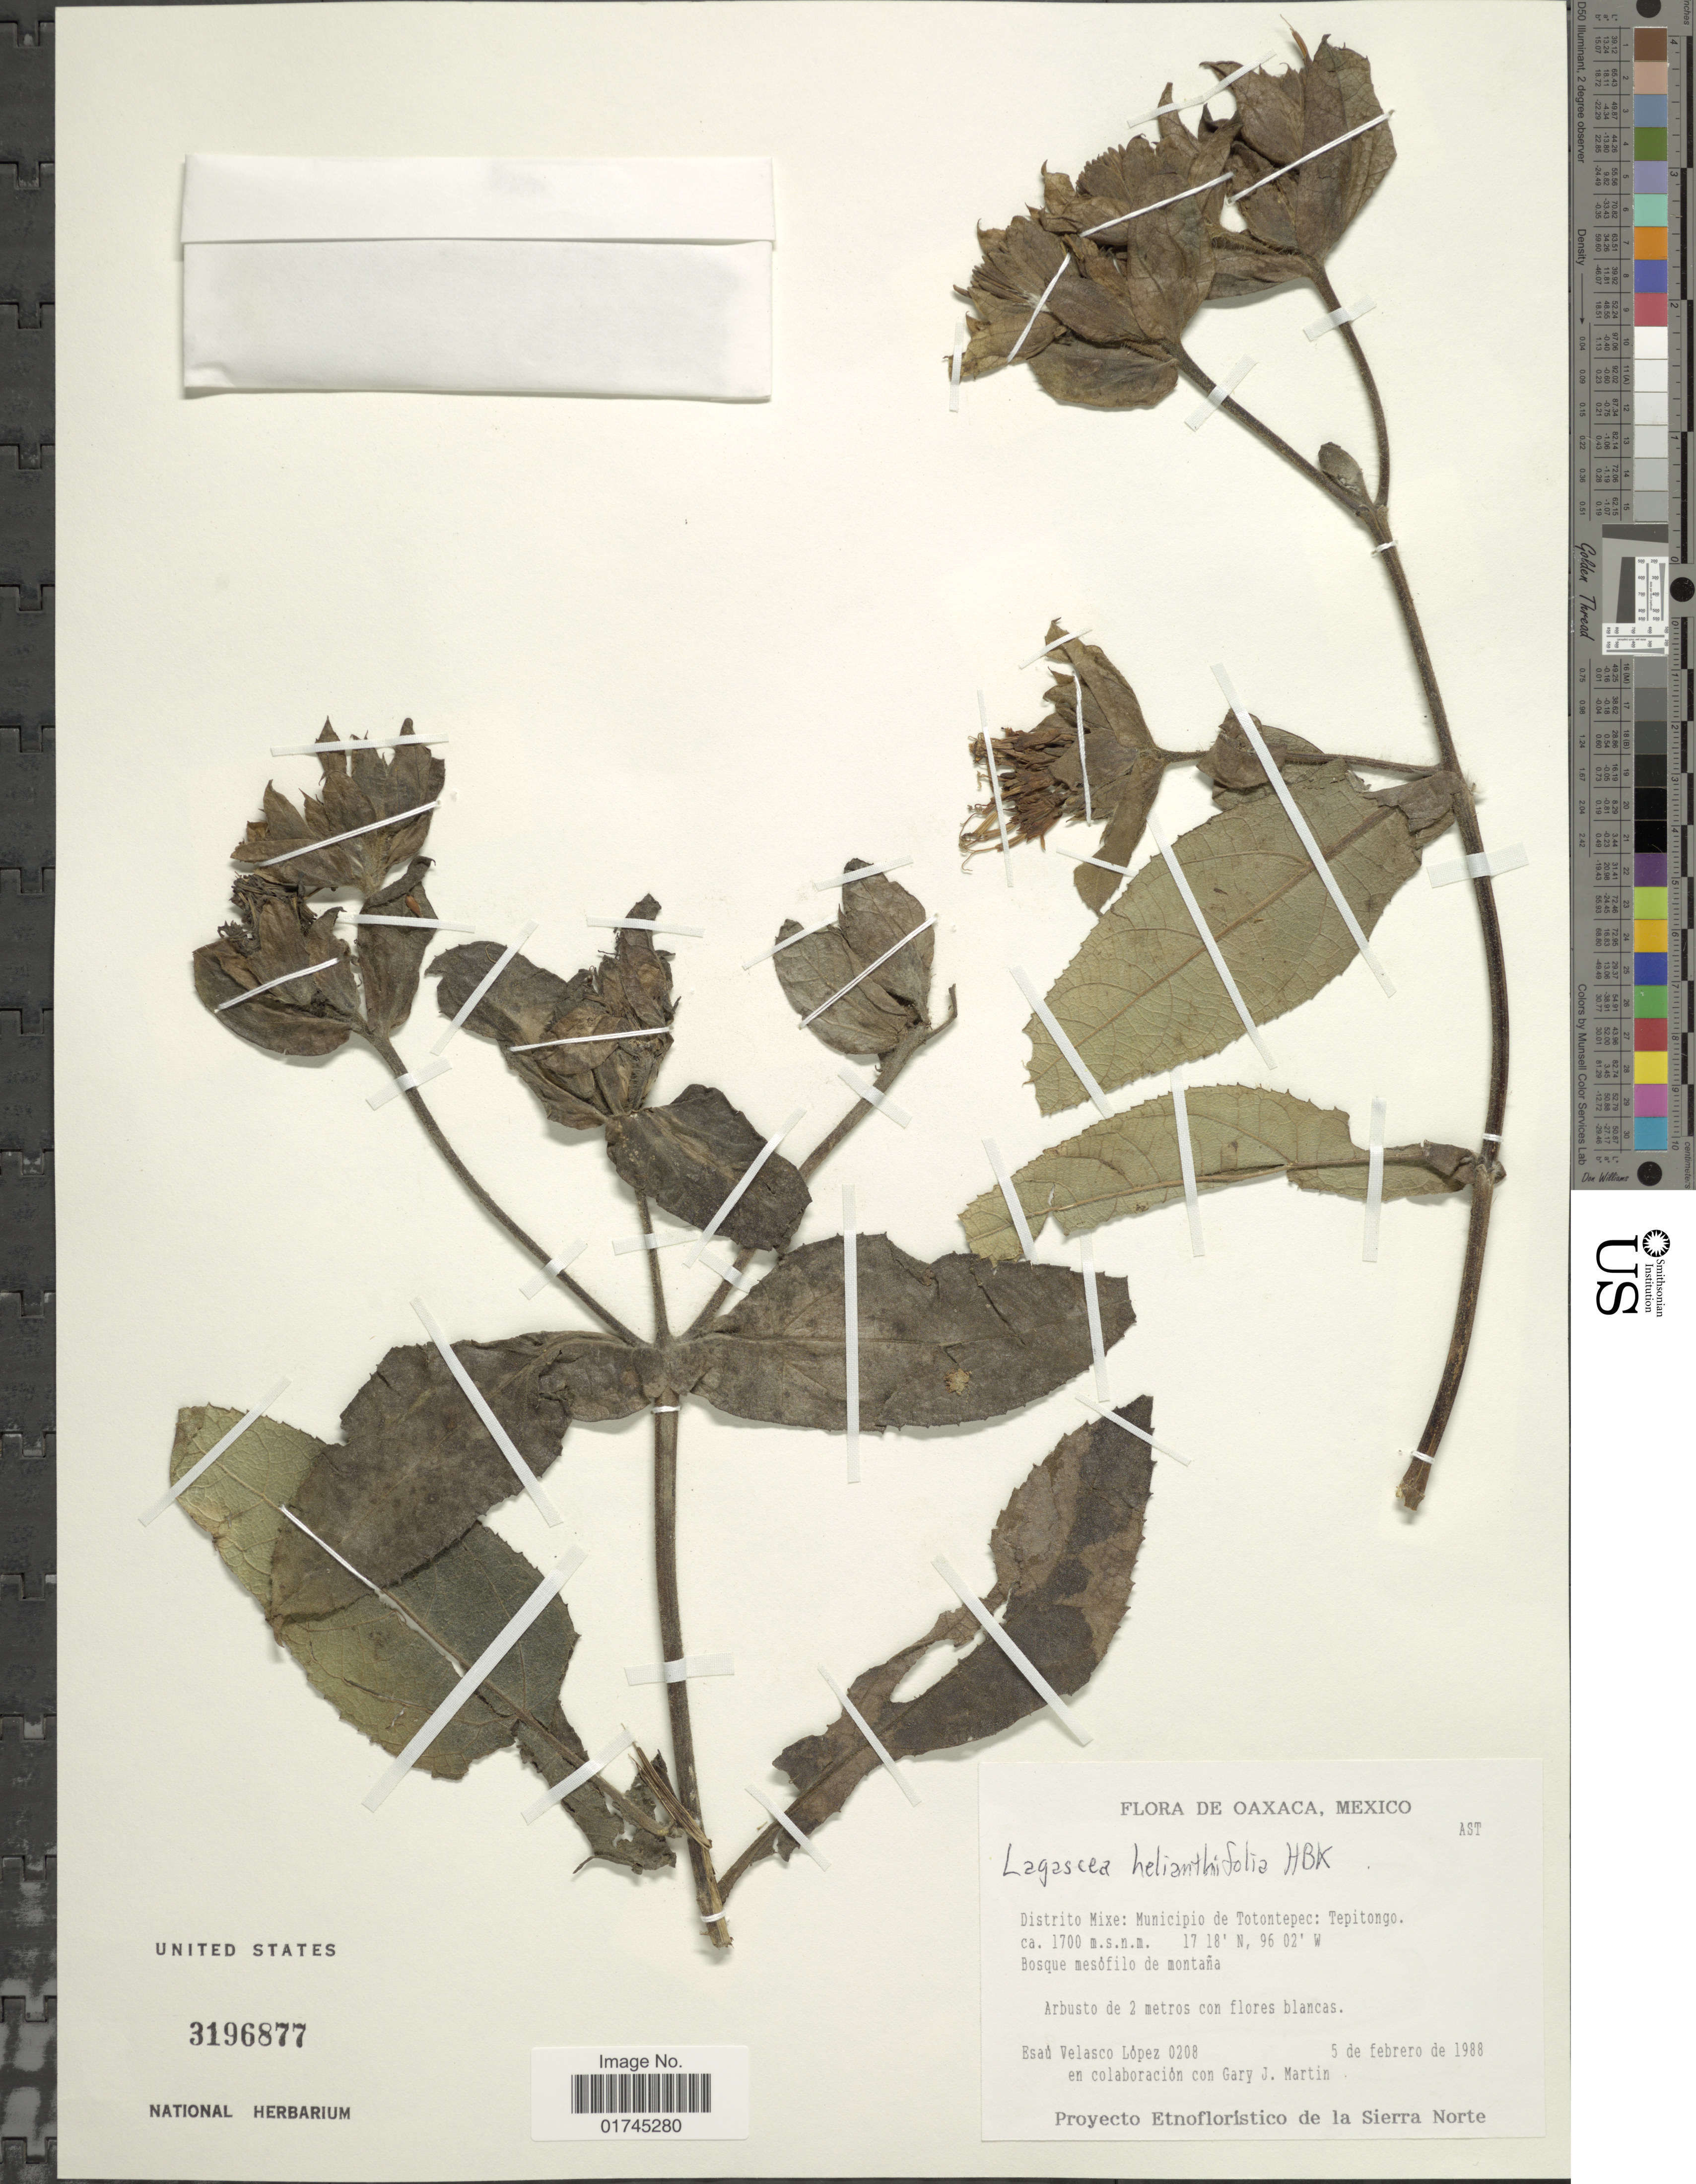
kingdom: Plantae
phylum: Tracheophyta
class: Magnoliopsida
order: Asterales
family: Asteraceae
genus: Lagascea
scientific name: Lagascea helianthifolia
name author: Kunth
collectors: E. López & G. J. Martin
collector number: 0208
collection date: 1988-02-05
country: Mexico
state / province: Oaxaca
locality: Distrito Mixe: Municipio de Totontepec: Tepitongo.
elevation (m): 1700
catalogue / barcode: US 3196877